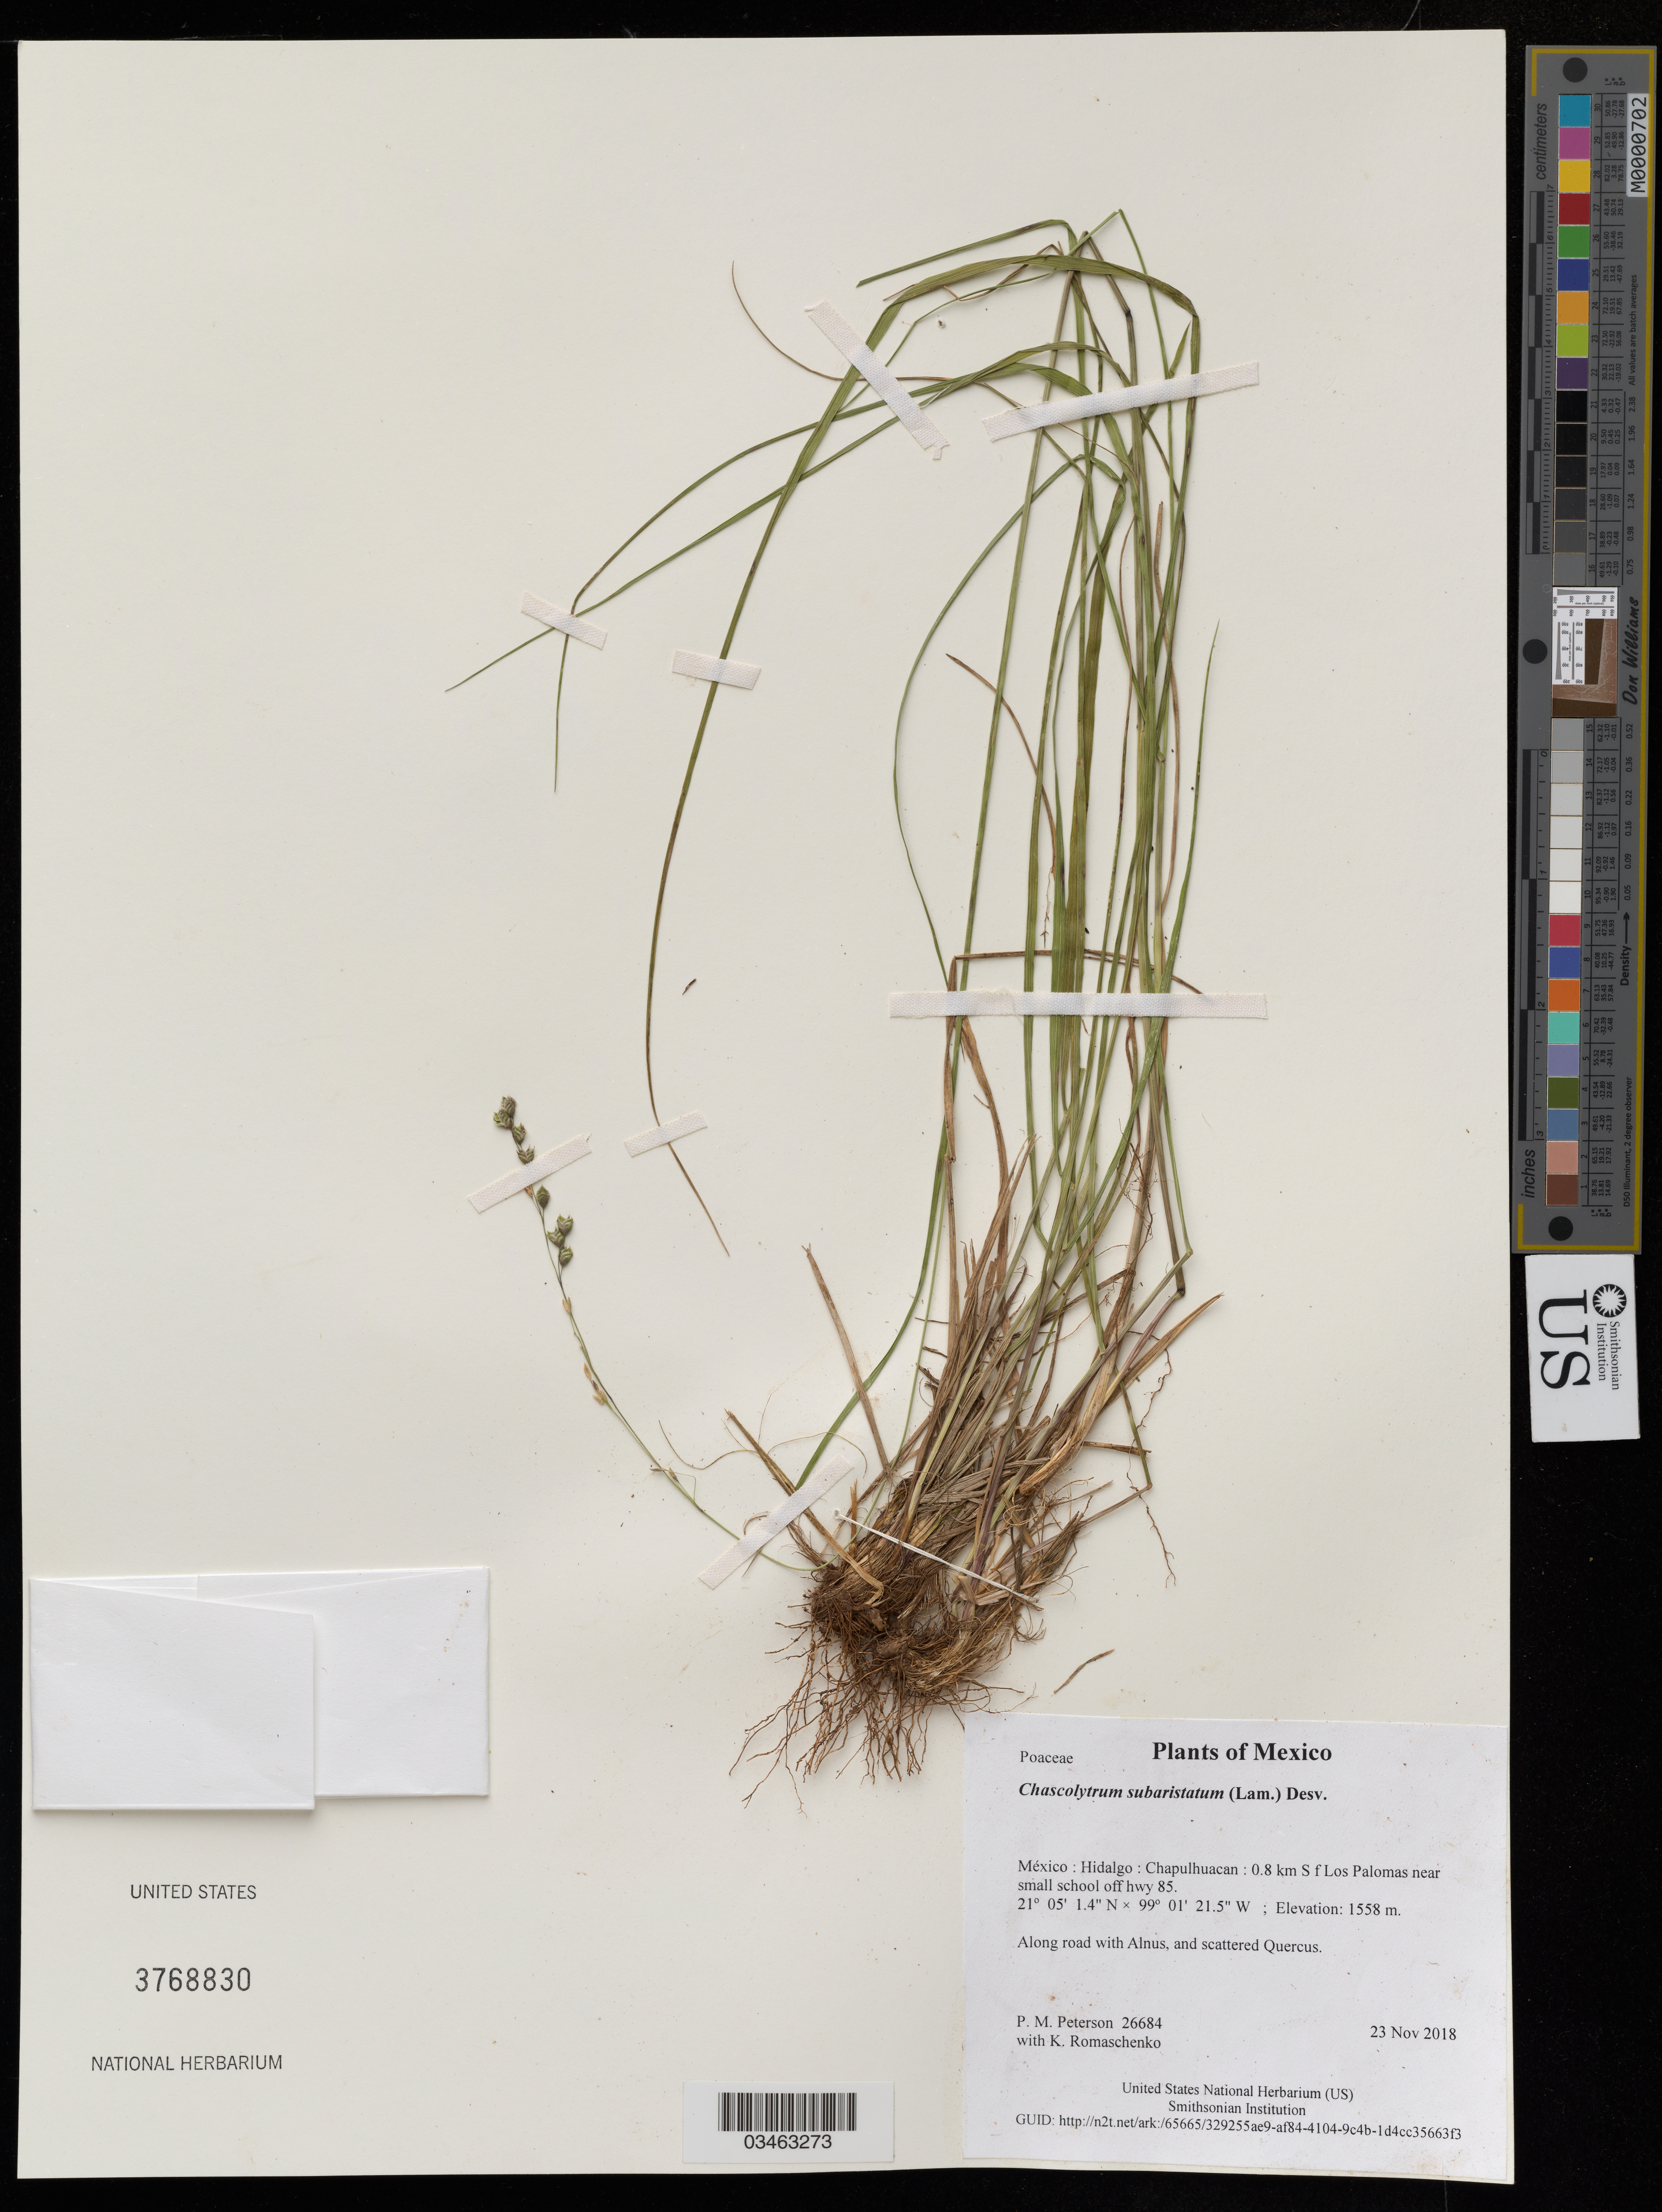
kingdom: Plantae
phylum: Tracheophyta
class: Liliopsida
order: Poales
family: Poaceae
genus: Chascolytrum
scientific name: Chascolytrum subaristatum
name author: (Lam.) Desv.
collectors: P. M. Peterson & K. Romaschenko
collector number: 26684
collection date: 2018-11-23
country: México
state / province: Hidalgo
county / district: Chapulhuacan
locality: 0.8 km S f Los Palomas near small school off hwy 85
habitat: Along road with Alnus, and scattered Quercus.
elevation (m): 1558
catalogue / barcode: US 3768830